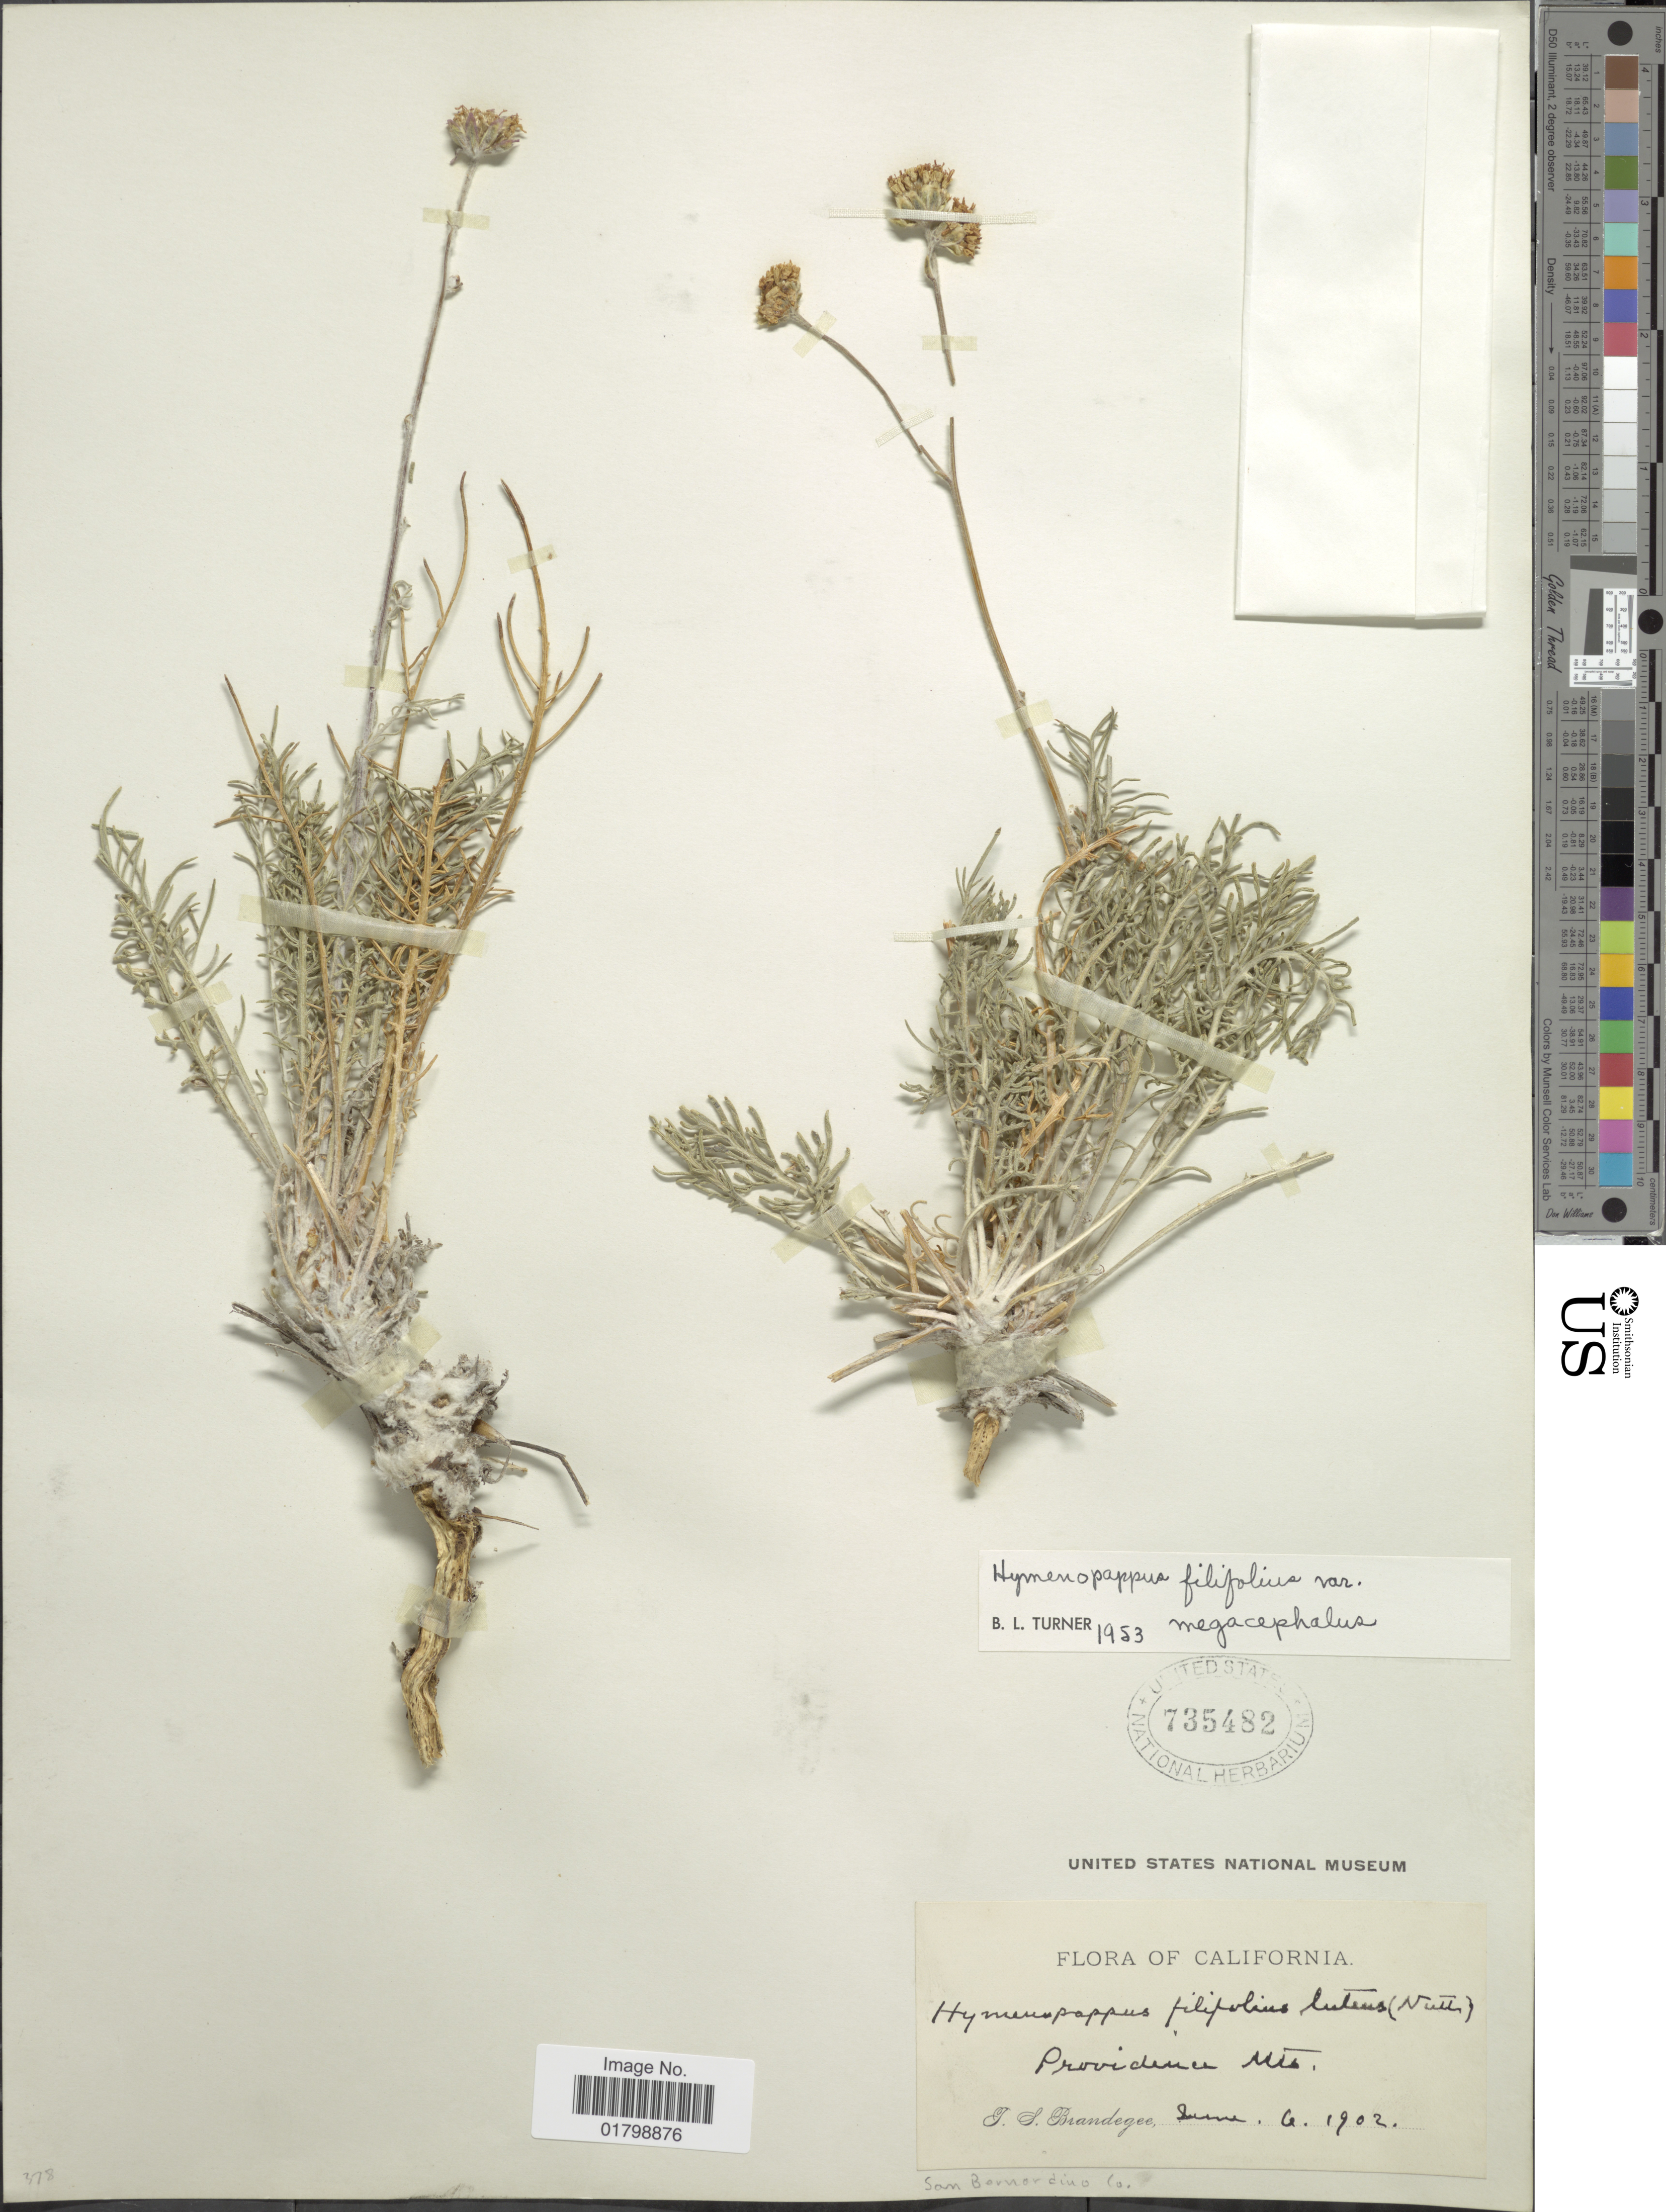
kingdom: Plantae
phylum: Tracheophyta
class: Magnoliopsida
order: Asterales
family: Asteraceae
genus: Hymenopappus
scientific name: Hymenopappus filifolius var. megacephalus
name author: B.L. Turner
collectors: J. S. Brandegee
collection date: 1902-06-06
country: United States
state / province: California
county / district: San Bernardino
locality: Providence Mts., San Bernardino Co.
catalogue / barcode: US 735482